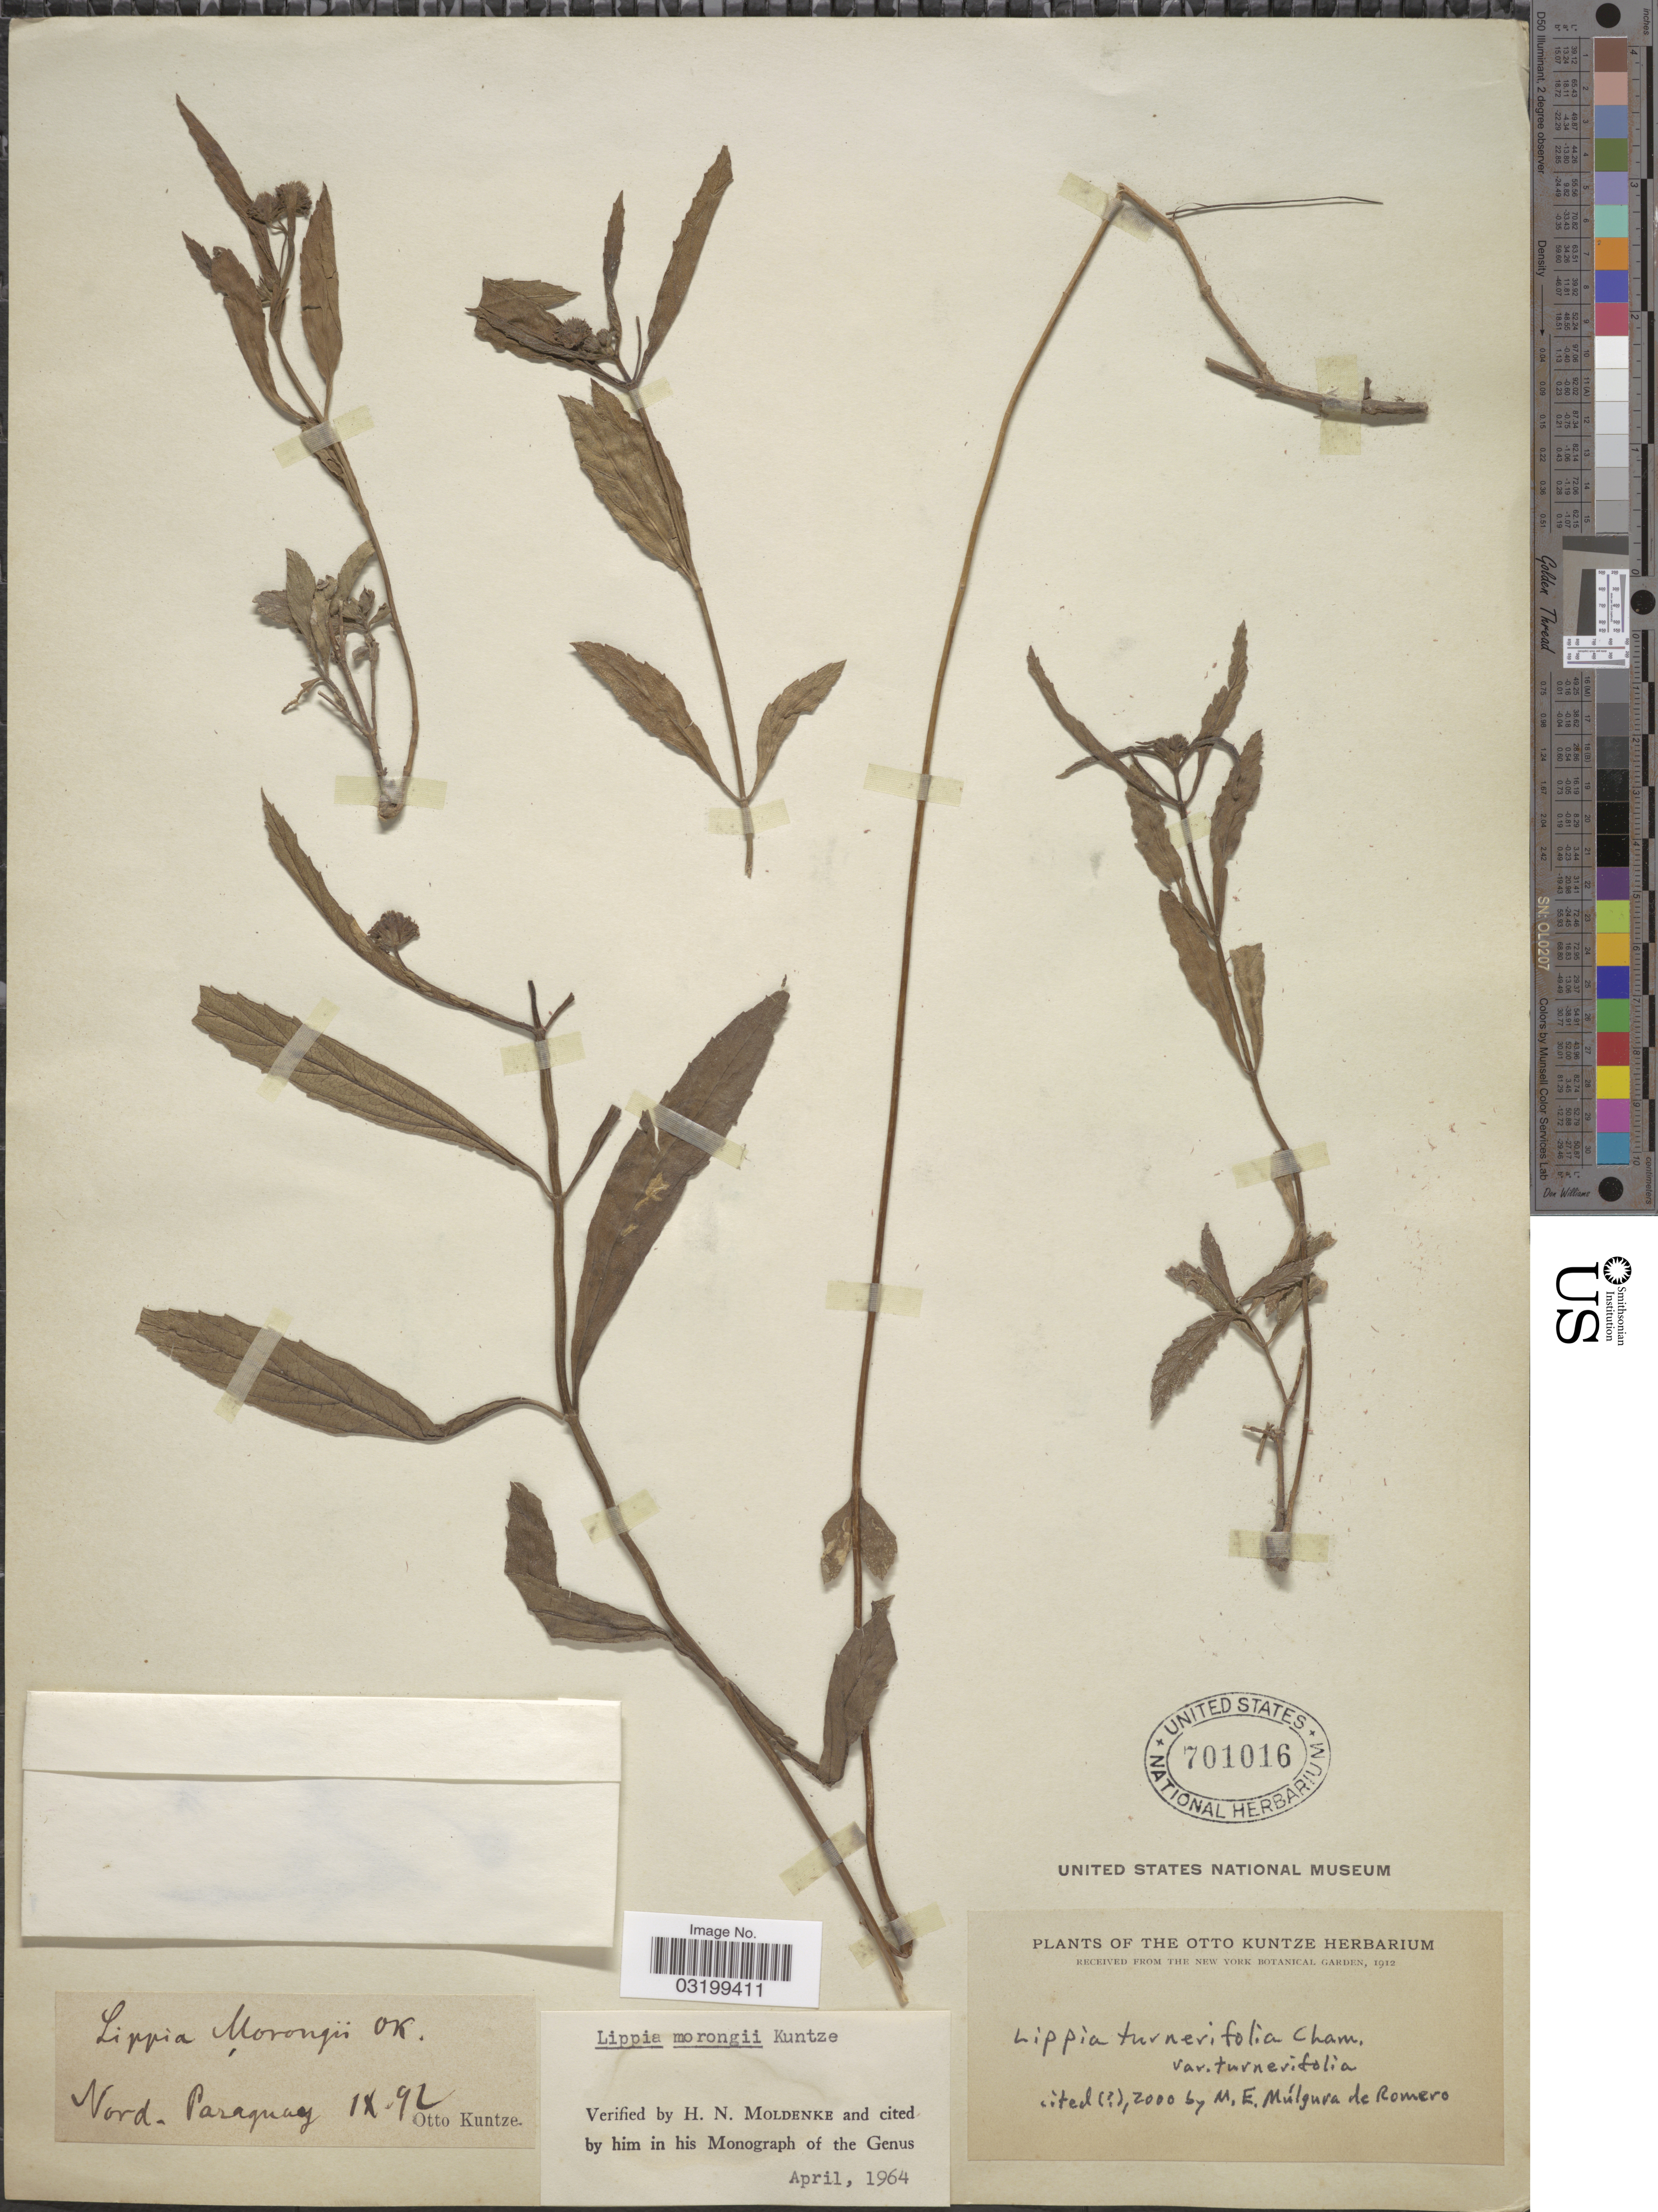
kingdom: Plantae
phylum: Tracheophyta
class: Magnoliopsida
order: Lamiales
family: Verbenaceae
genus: Lippia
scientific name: Lippia morongii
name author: Kuntze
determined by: Mirra, Fabiana, (SI), Instituto de Botanica Darwinion (ARGENTINA)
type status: Possible Type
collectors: C.E.O. Kuntze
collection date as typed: Transcribed d/m/y: /9/92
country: Paraguay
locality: Nord-Paraguay.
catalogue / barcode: US 701016